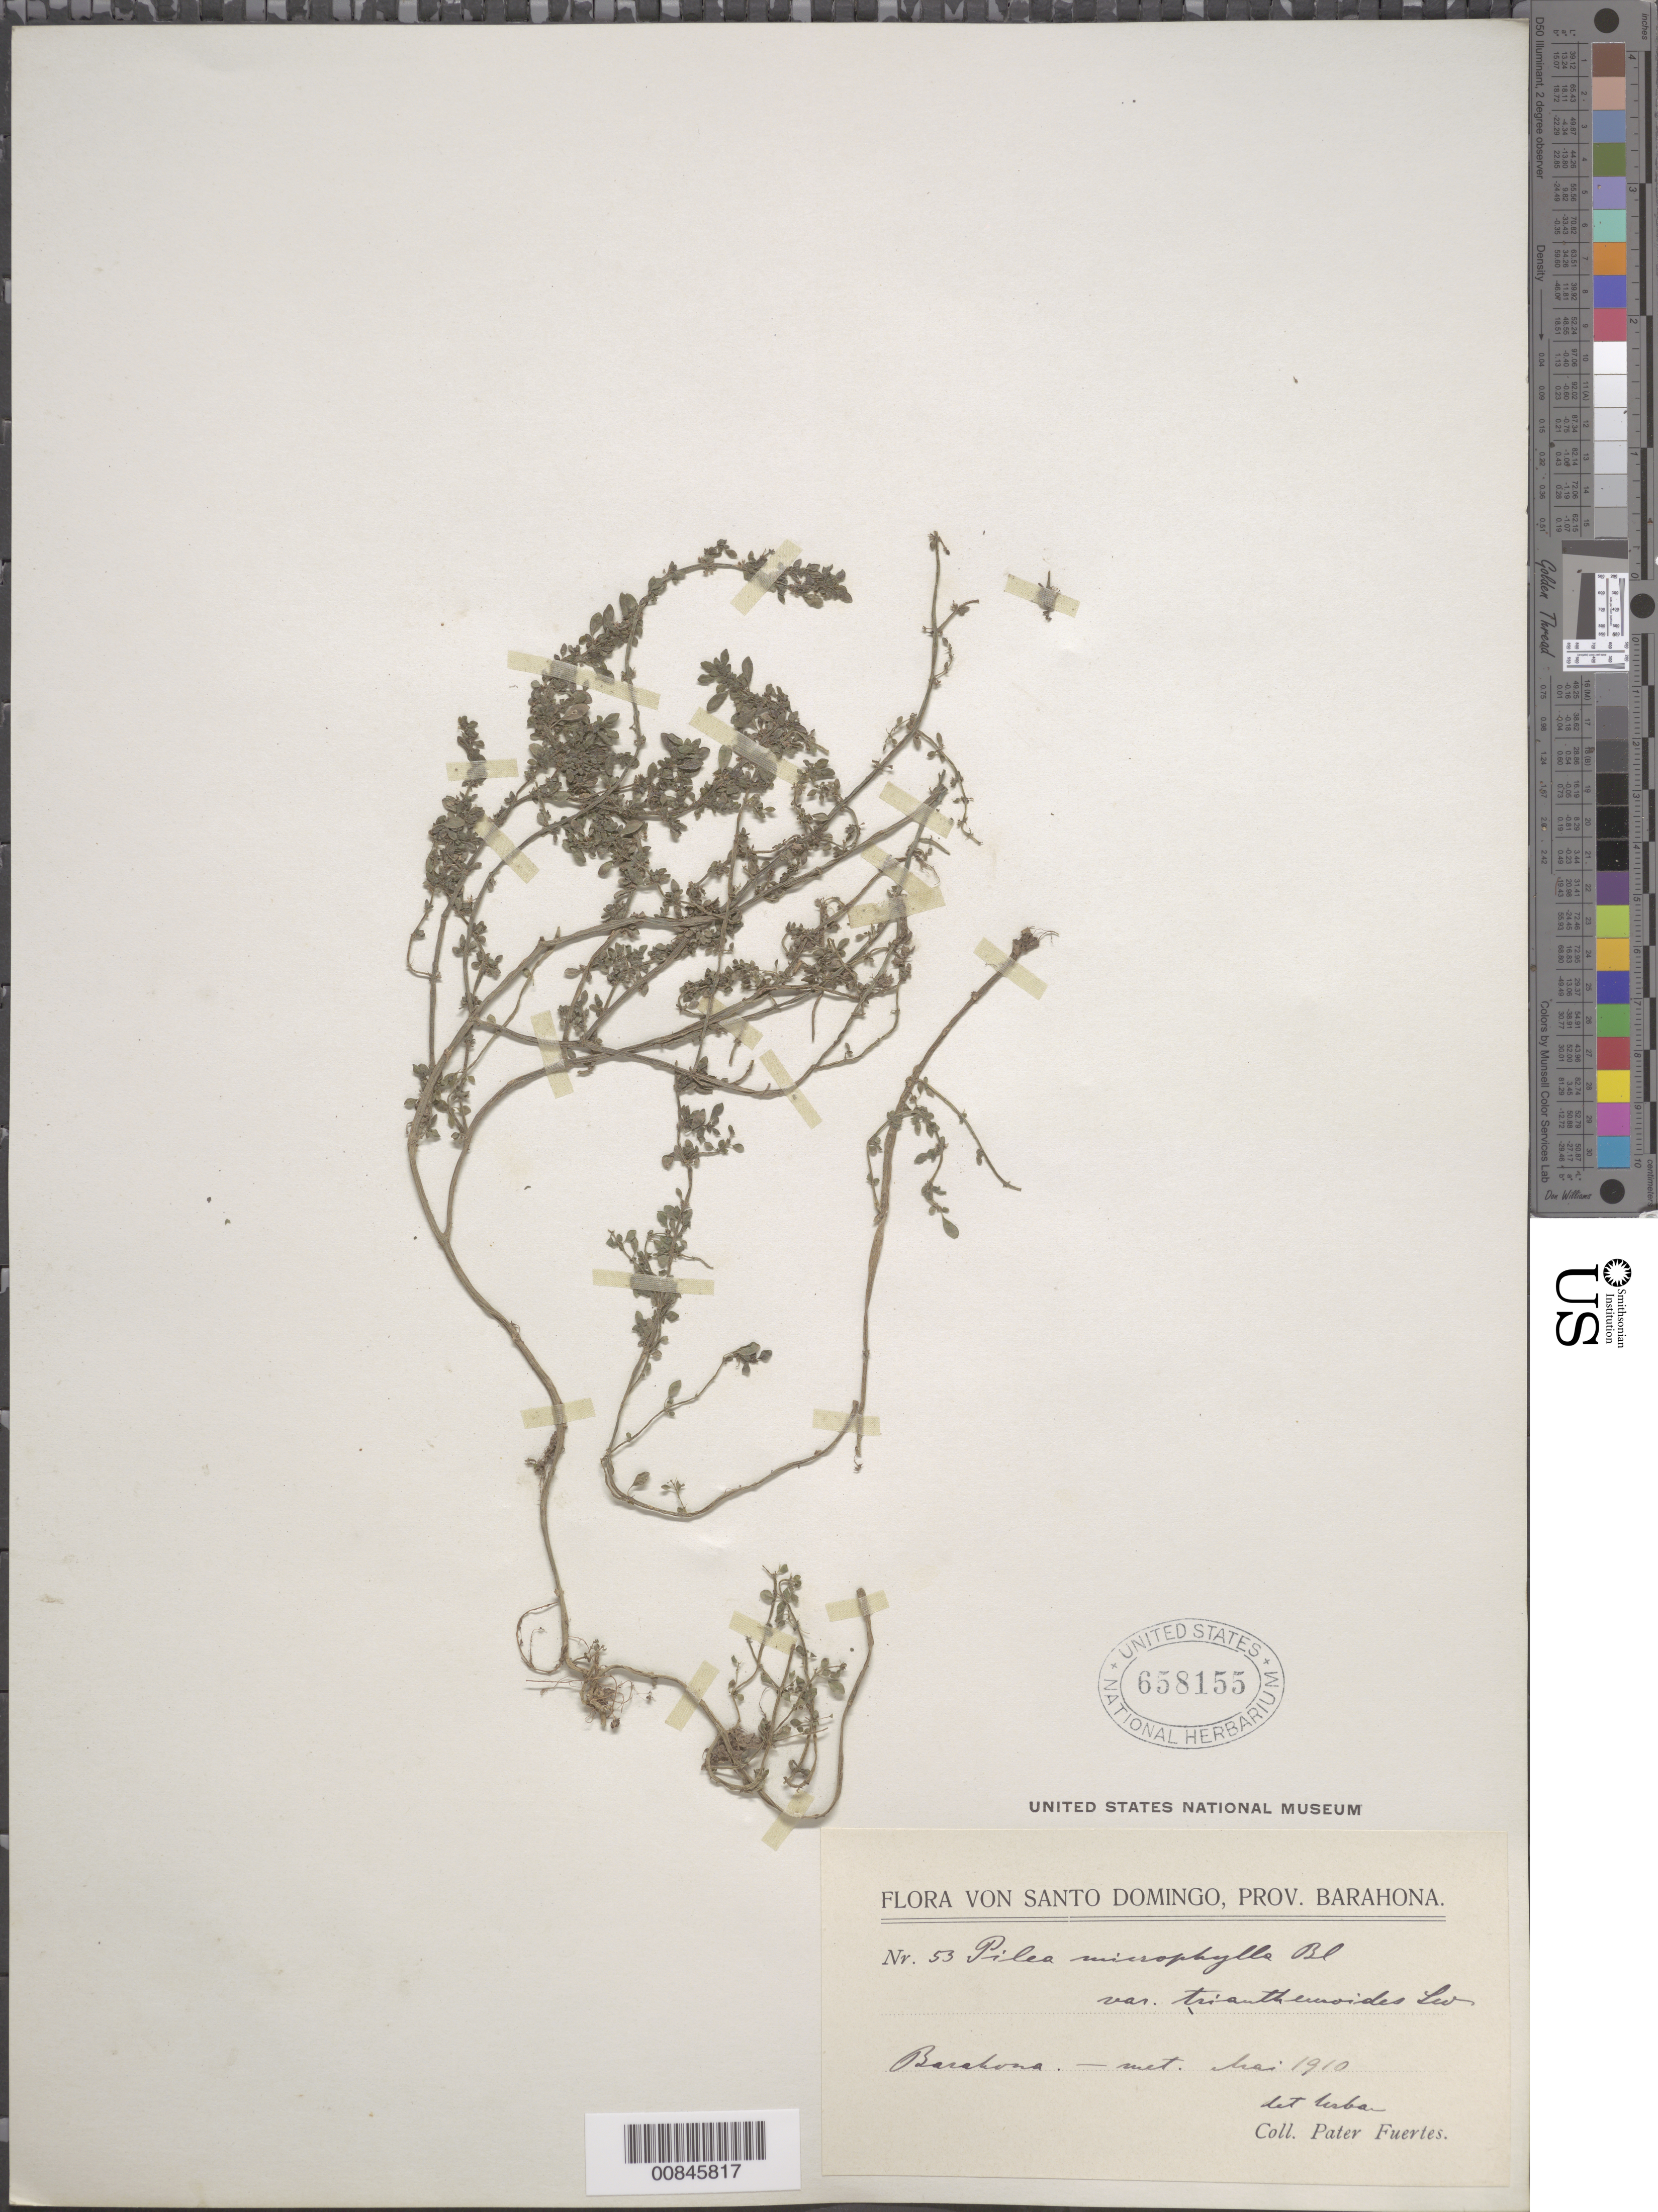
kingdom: Plantae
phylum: Tracheophyta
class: Magnoliopsida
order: Rosales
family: Urticaceae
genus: Pilea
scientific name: Pilea microphylla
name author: (L.) Liebm.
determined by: Urban, Ignatz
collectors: M. D. Fuertes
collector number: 53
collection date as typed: May 1910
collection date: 1910-05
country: Dominican Republic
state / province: Barahona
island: Hispaniola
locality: Barahona.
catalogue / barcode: US 658155